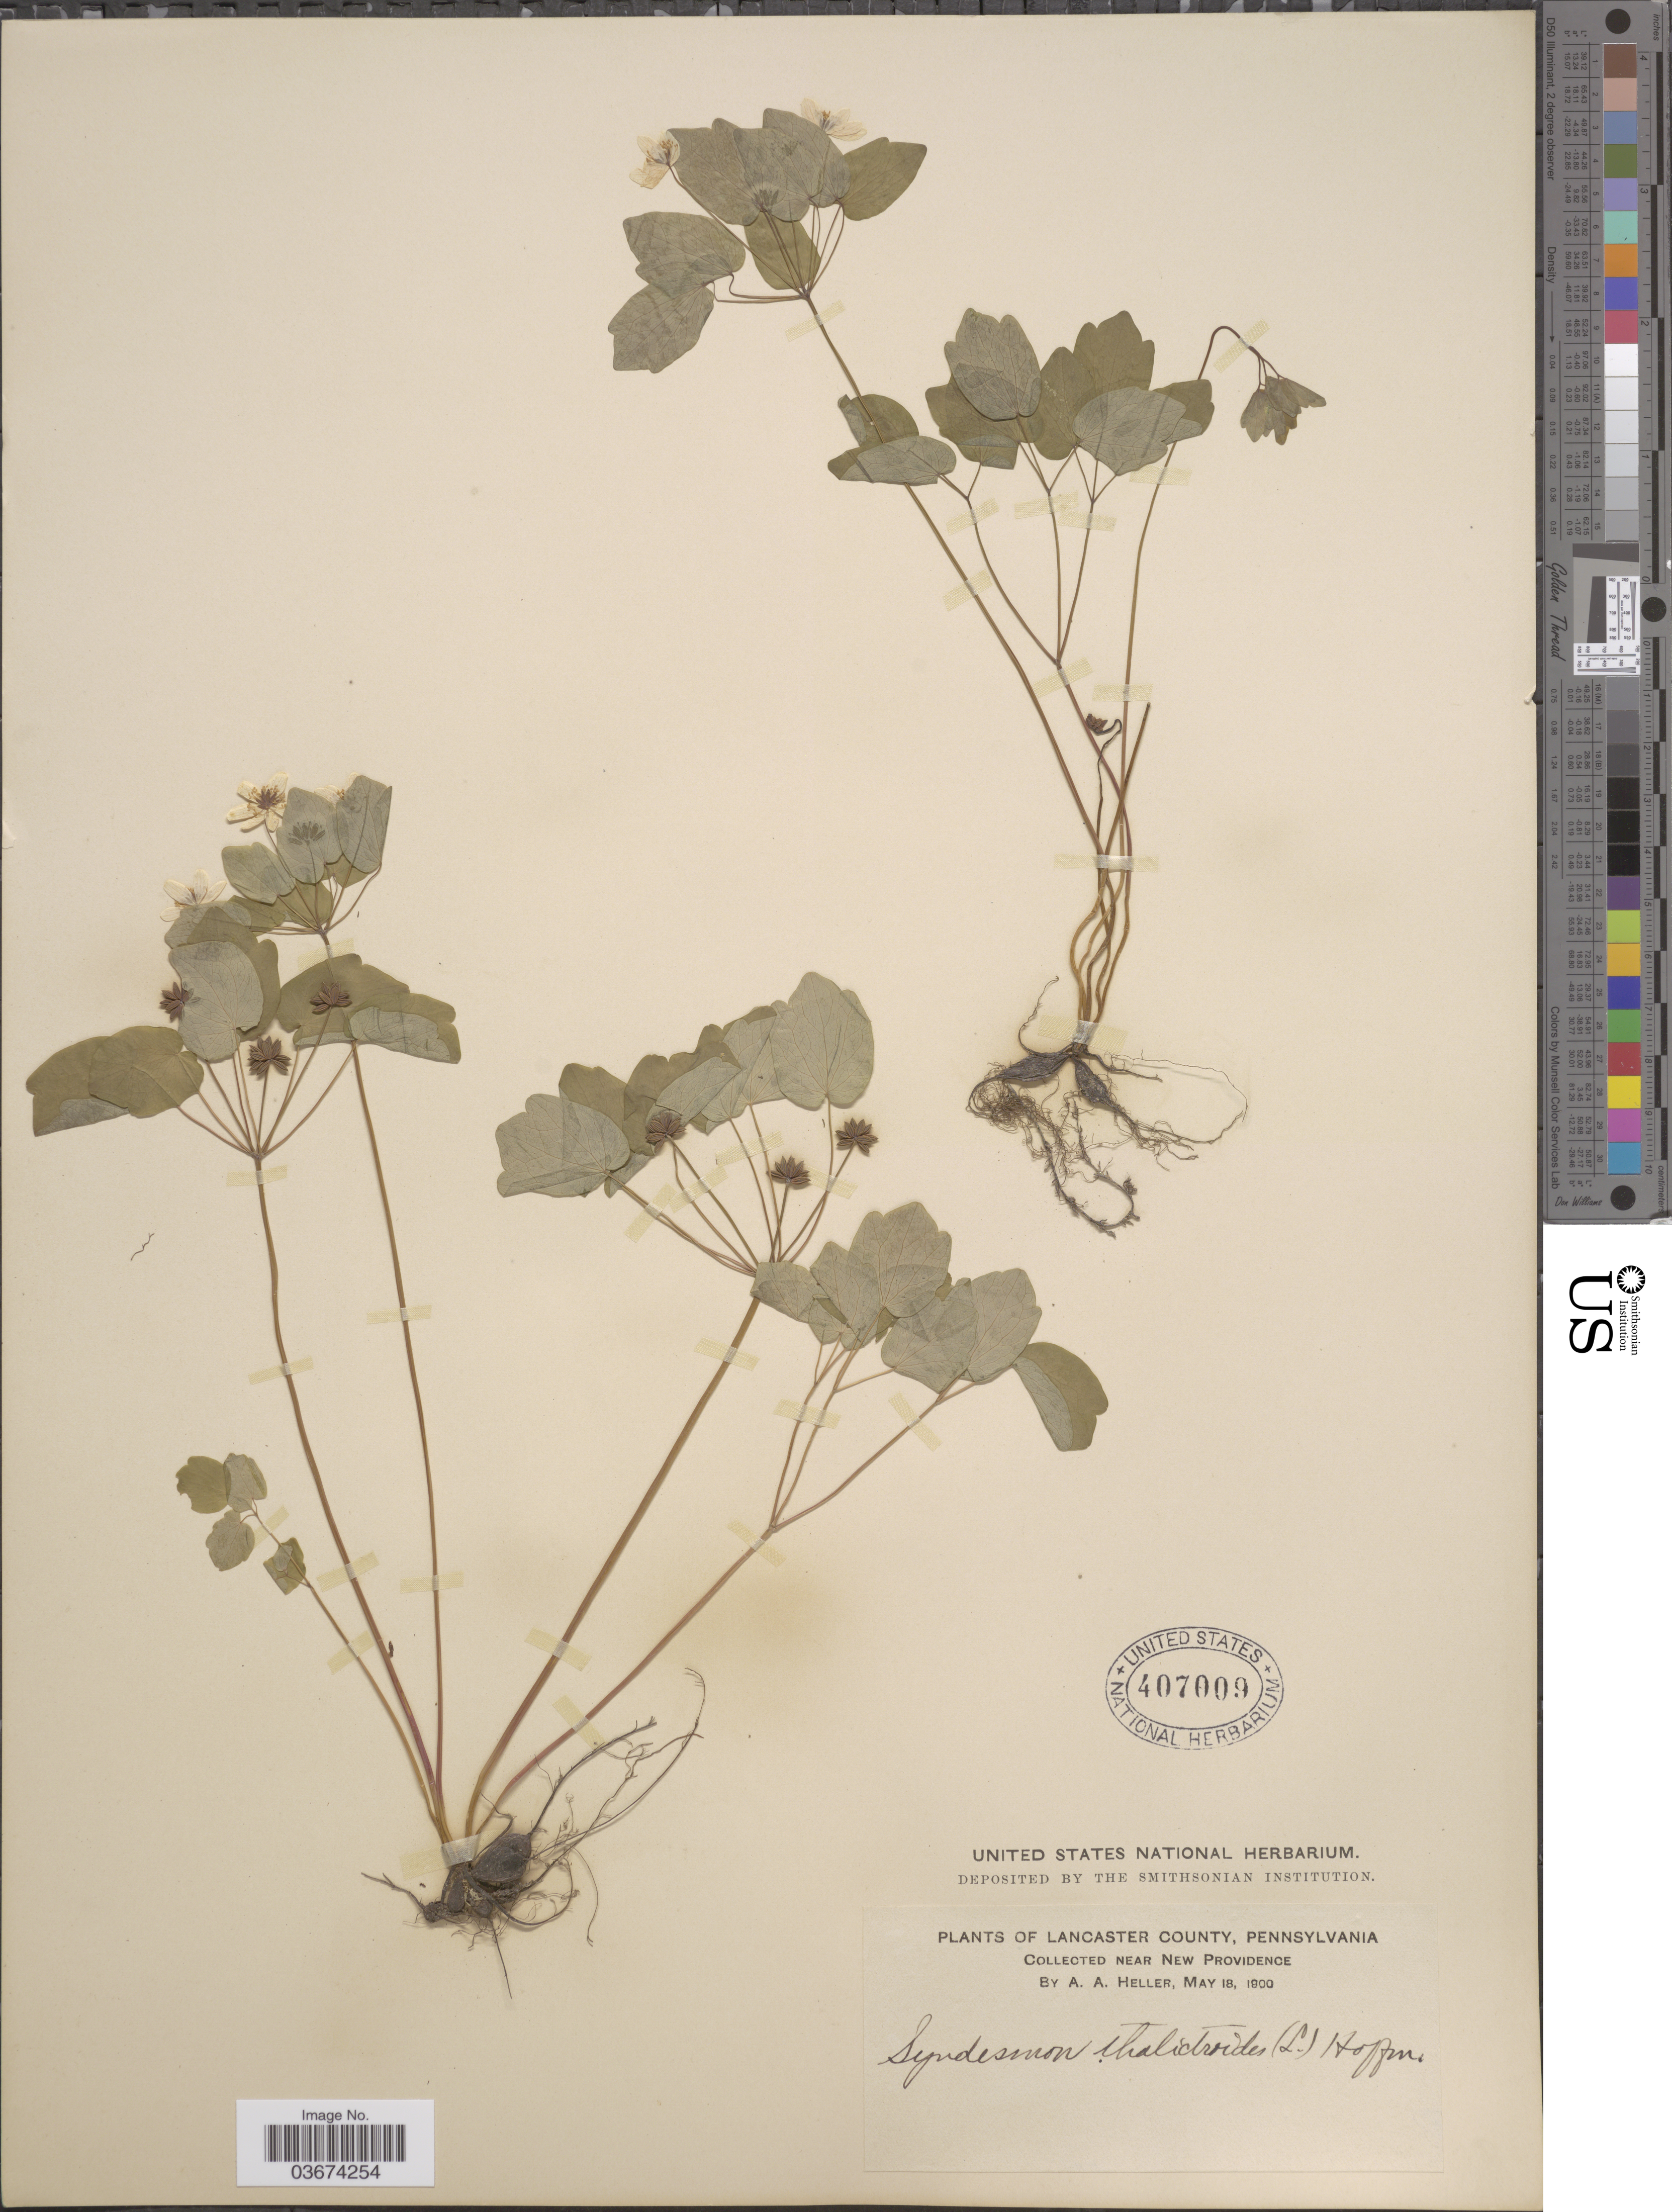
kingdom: Plantae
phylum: Tracheophyta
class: Magnoliopsida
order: Ranunculales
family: Ranunculaceae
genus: Thalictrum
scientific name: Thalictrum thalictroides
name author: (L.) A.J. Eames & B. Boivin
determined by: Strong, M. T., (US), Smithsonian Institution - National Museum of Natural History (UNITED STATES)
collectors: A. A. Heller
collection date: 1900-05-18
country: United States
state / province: Pennsylvania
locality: Lancaster County. Near New Providence.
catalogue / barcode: US 407009